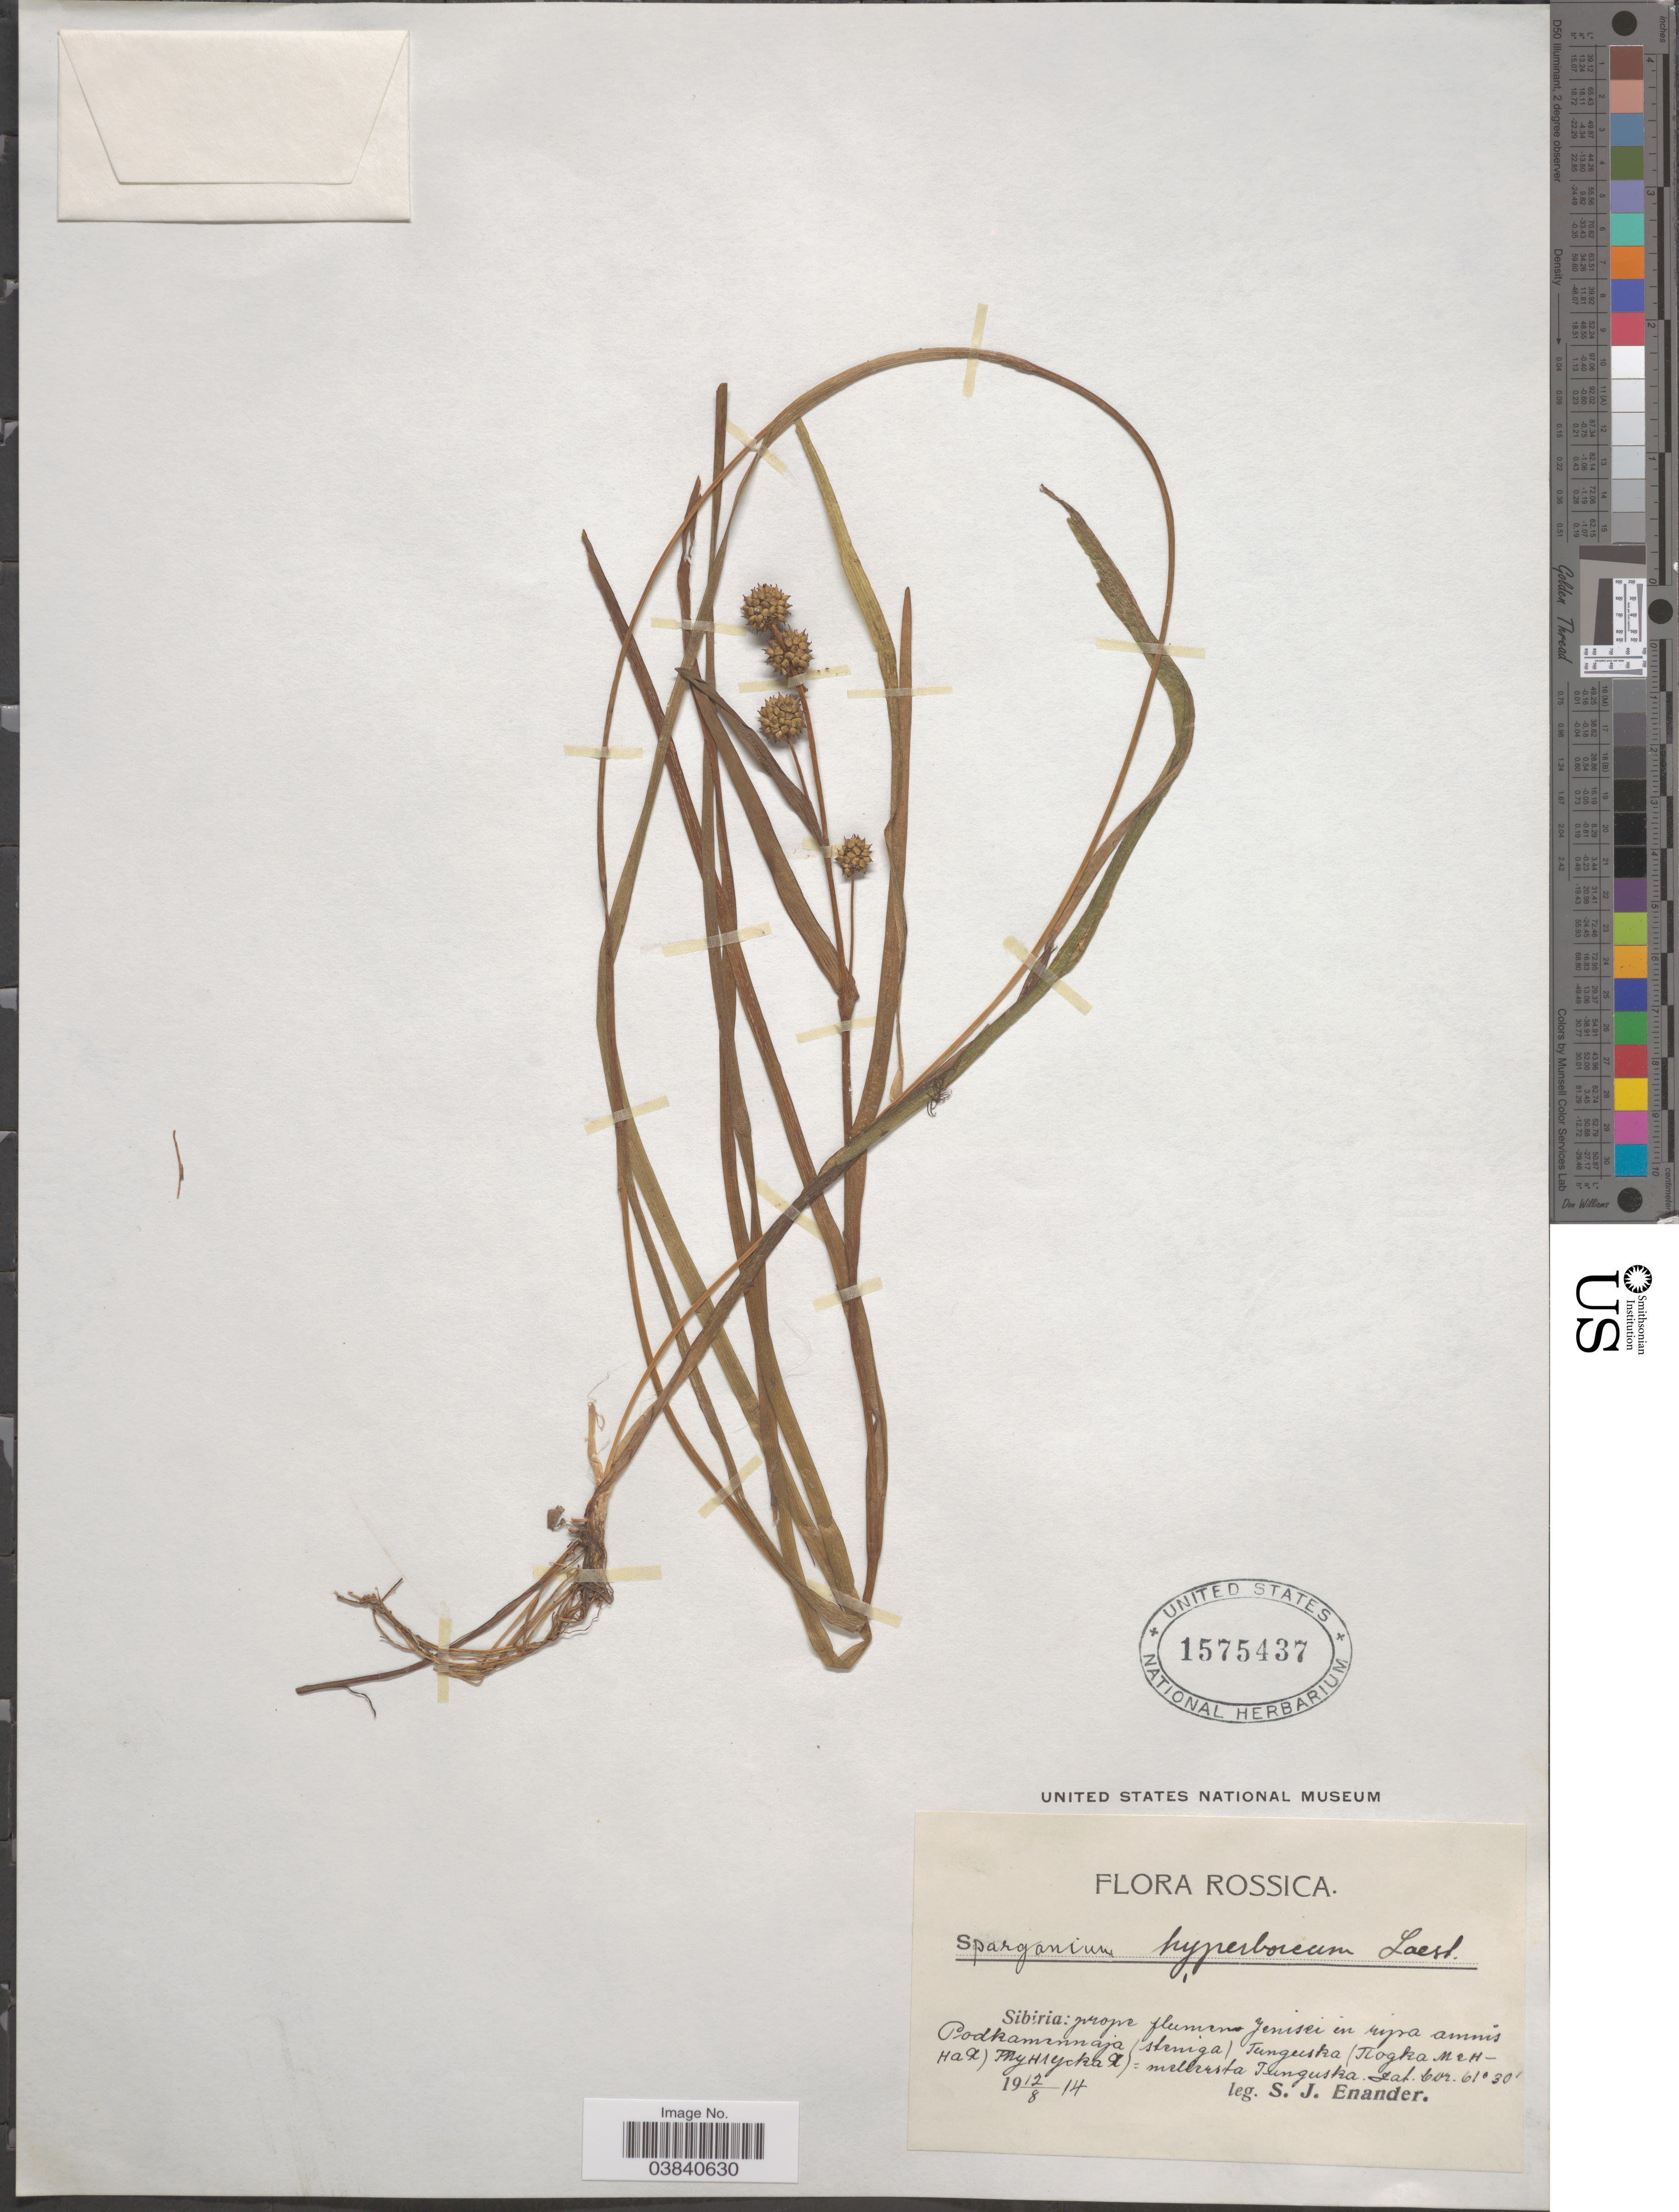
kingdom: Plantae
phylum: Tracheophyta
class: Liliopsida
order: Poales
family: Typhaceae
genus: Sparganium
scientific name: Sparganium hyperboreum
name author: Beurl. ex Laest.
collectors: S. Enander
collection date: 1914-08-12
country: Russian Federation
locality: Rossica. Sibiria: prope flumen Jenisei in ripa amnis.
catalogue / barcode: US 1575437